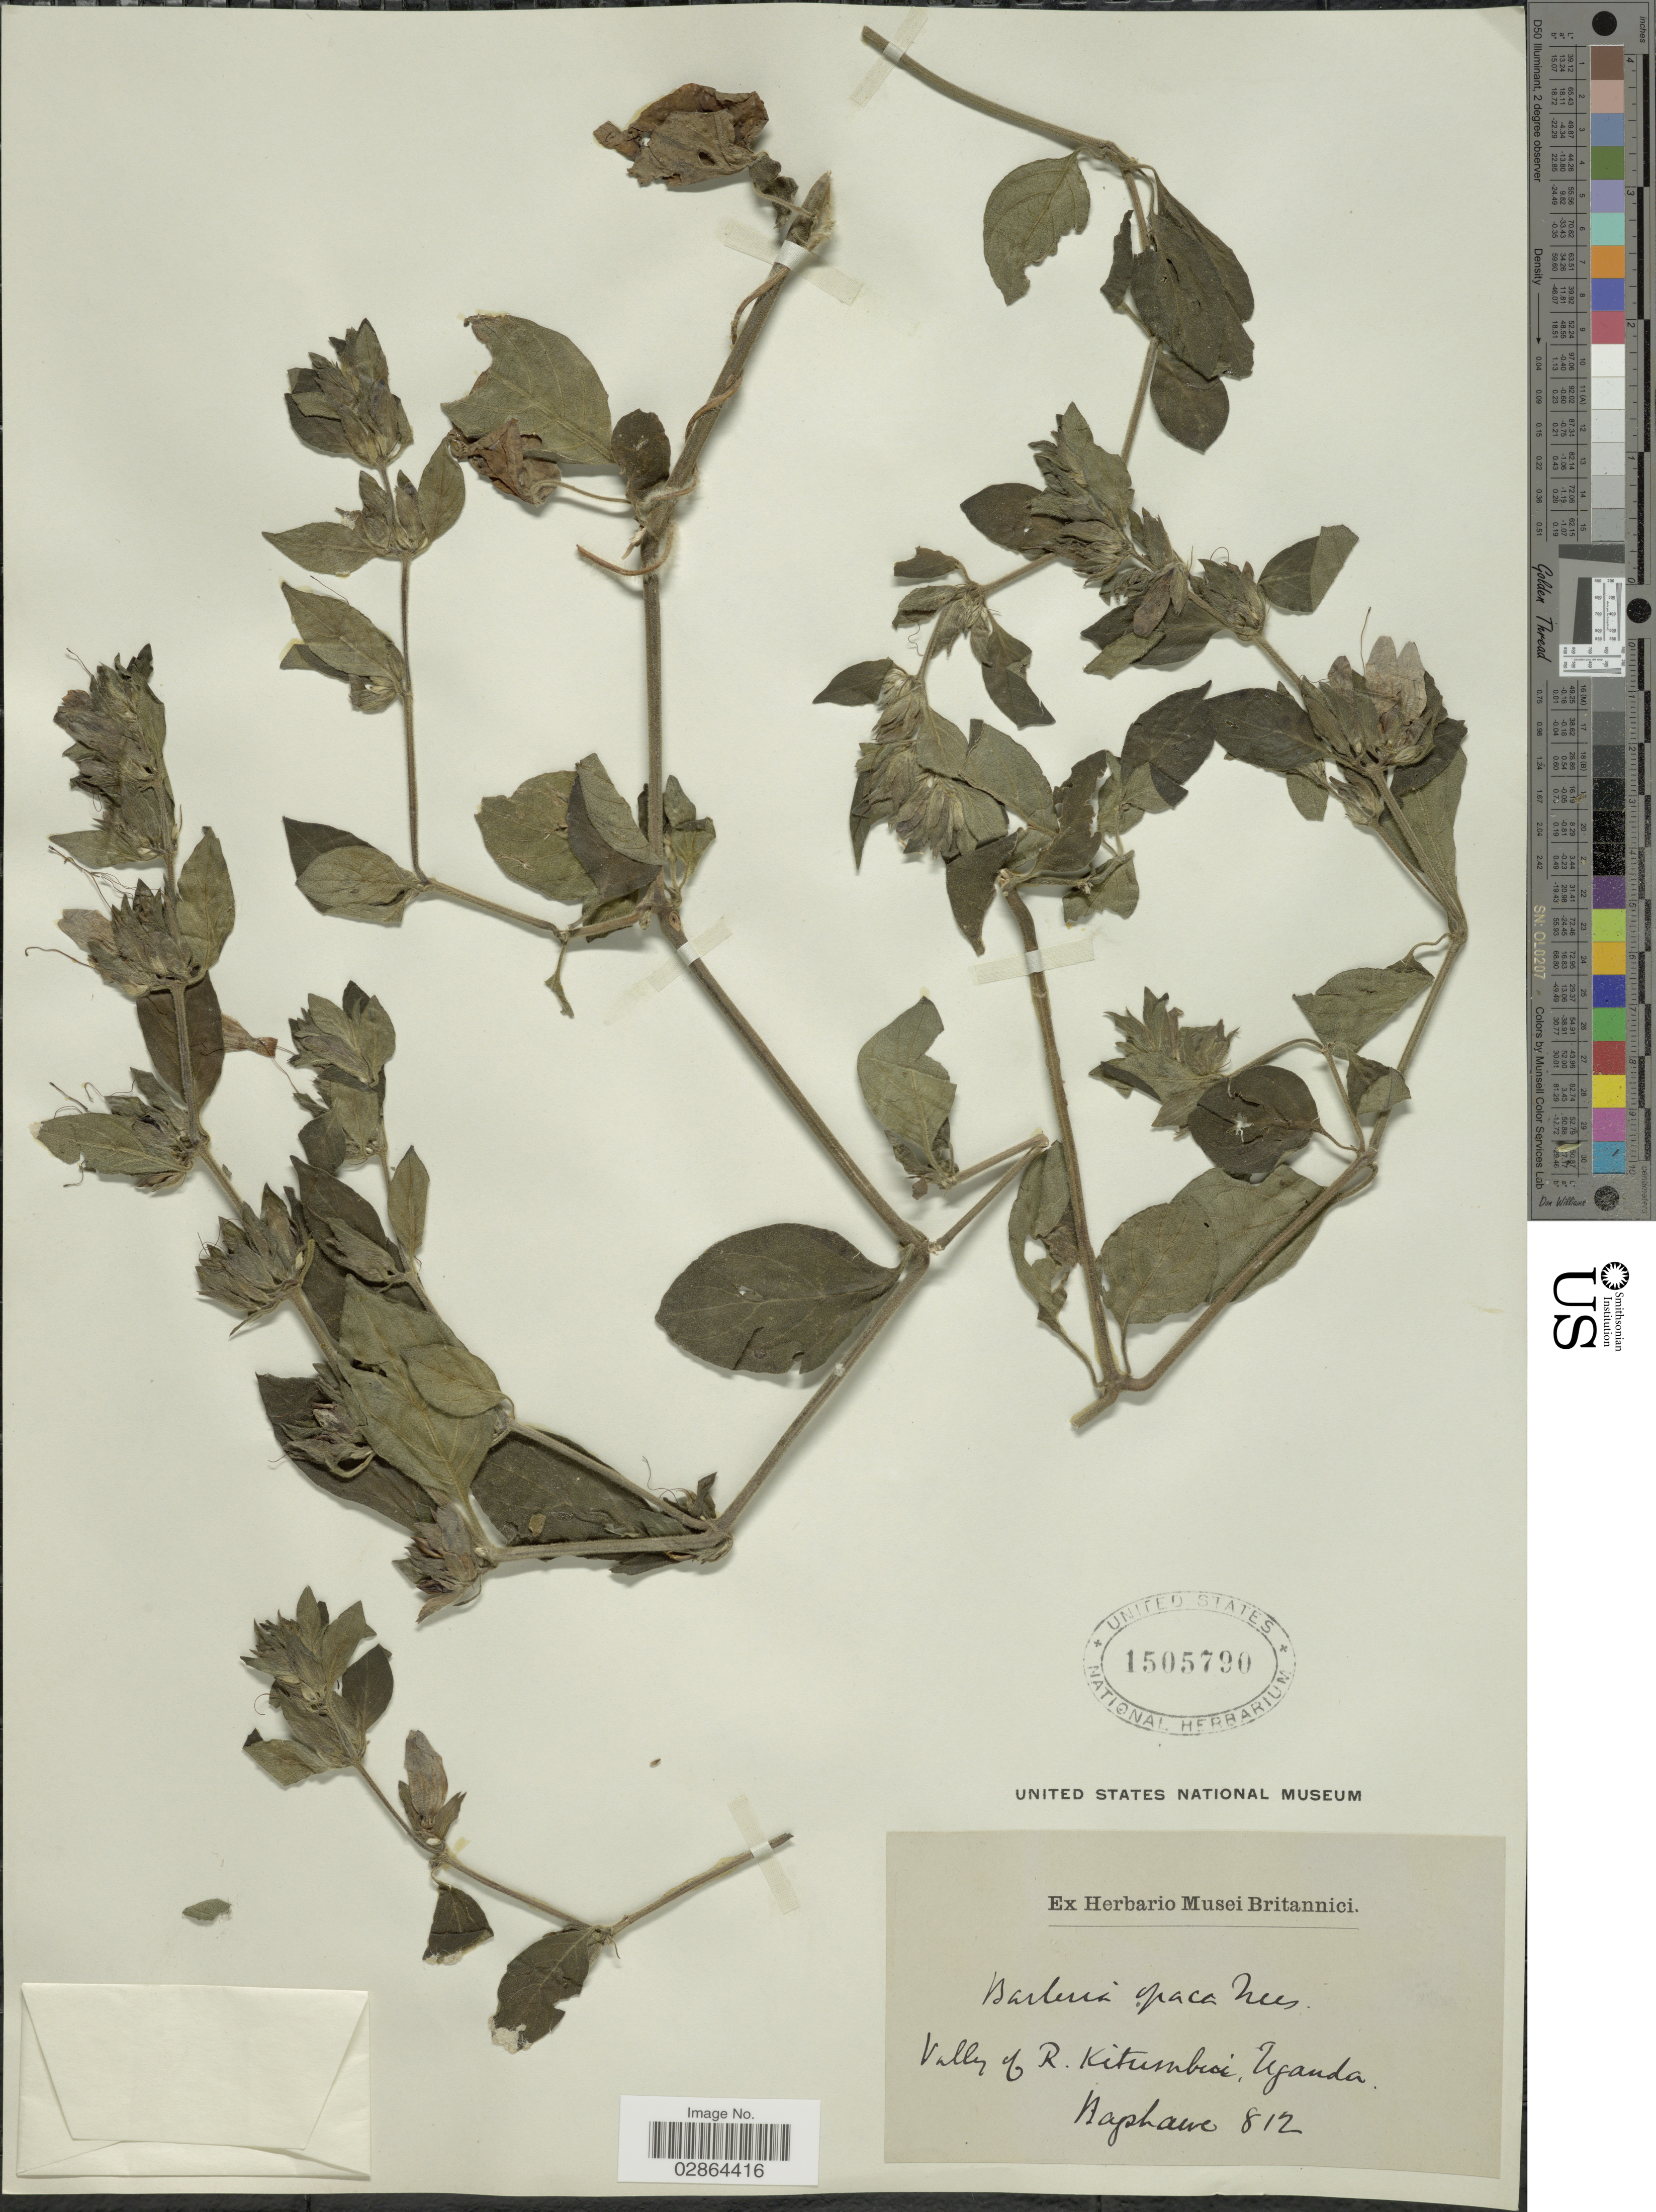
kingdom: Plantae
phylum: Tracheophyta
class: Magnoliopsida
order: Lamiales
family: Acanthaceae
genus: Barleria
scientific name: Barleria opaca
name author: (Vahl) Nees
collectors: Bagshawe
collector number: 812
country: Uganda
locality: Valley of R. Kitumba.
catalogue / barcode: US 1505790